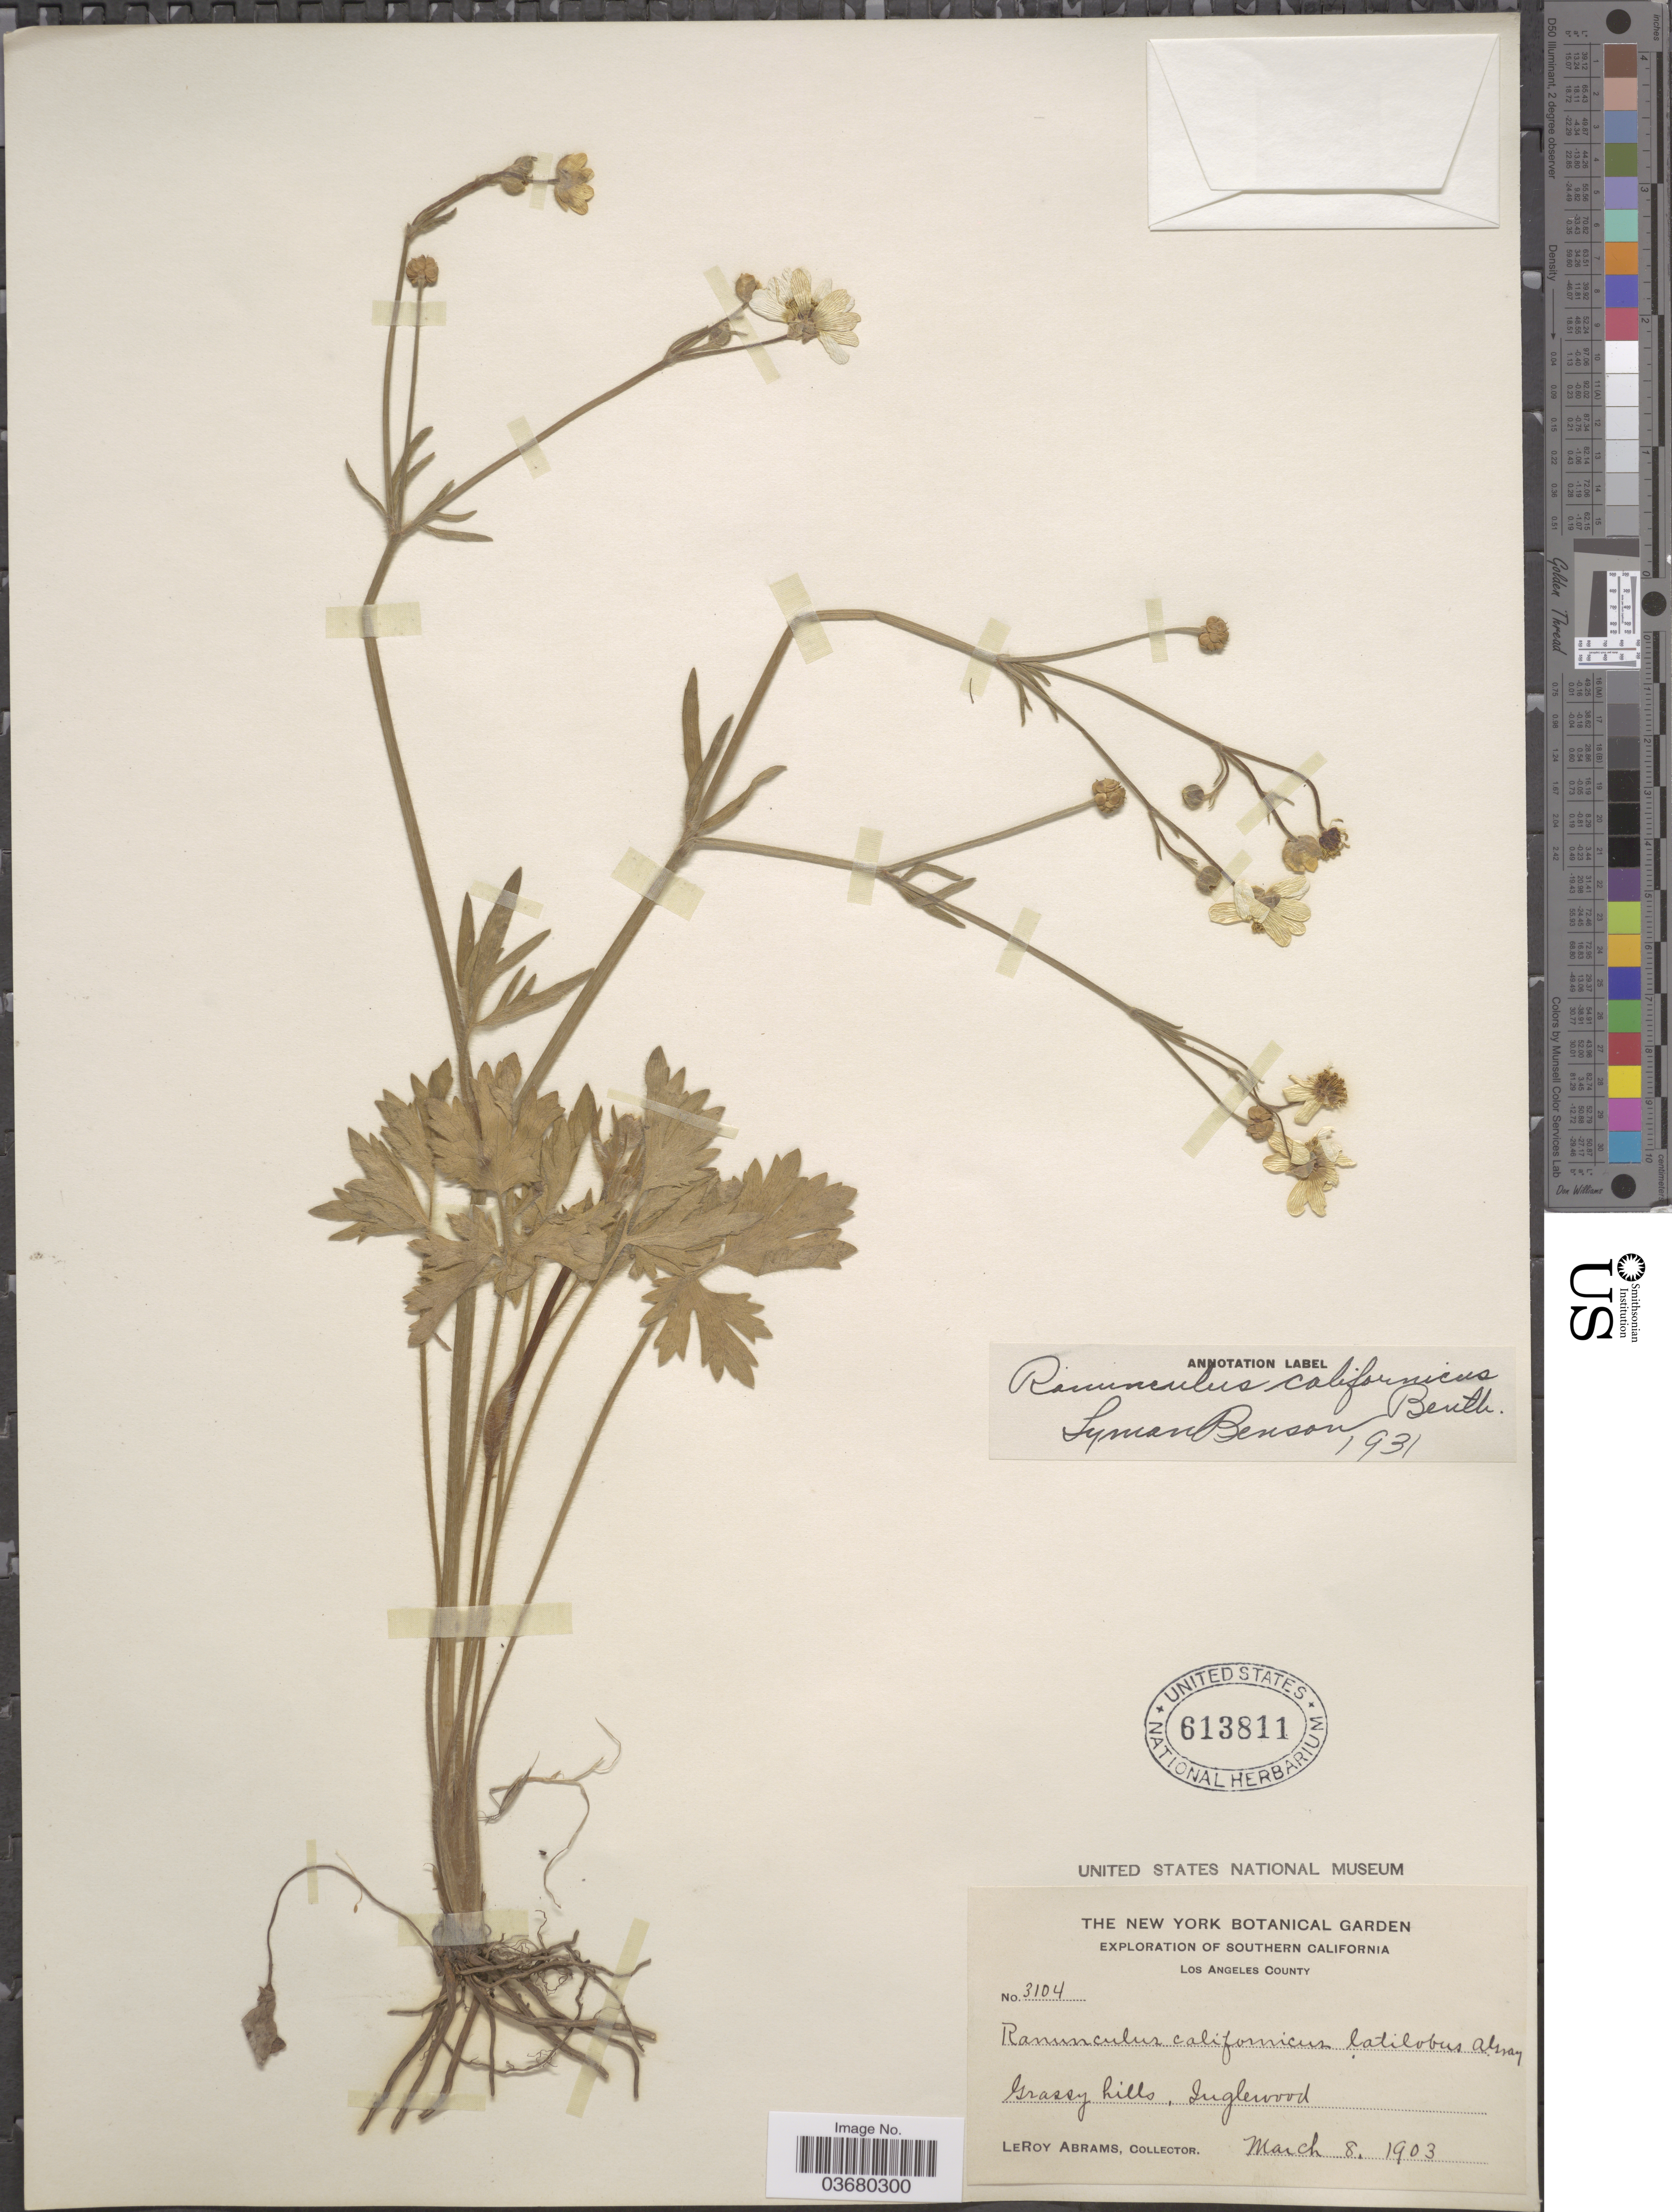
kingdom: Plantae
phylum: Tracheophyta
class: Magnoliopsida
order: Ranunculales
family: Ranunculaceae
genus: Ranunculus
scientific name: Ranunculus californicus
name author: Benth.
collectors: L. Abrams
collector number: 3104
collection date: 1903-03-08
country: United States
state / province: California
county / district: Los Angeles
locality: Southern California. Los Angeles County. Inglewood.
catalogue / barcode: US 613811